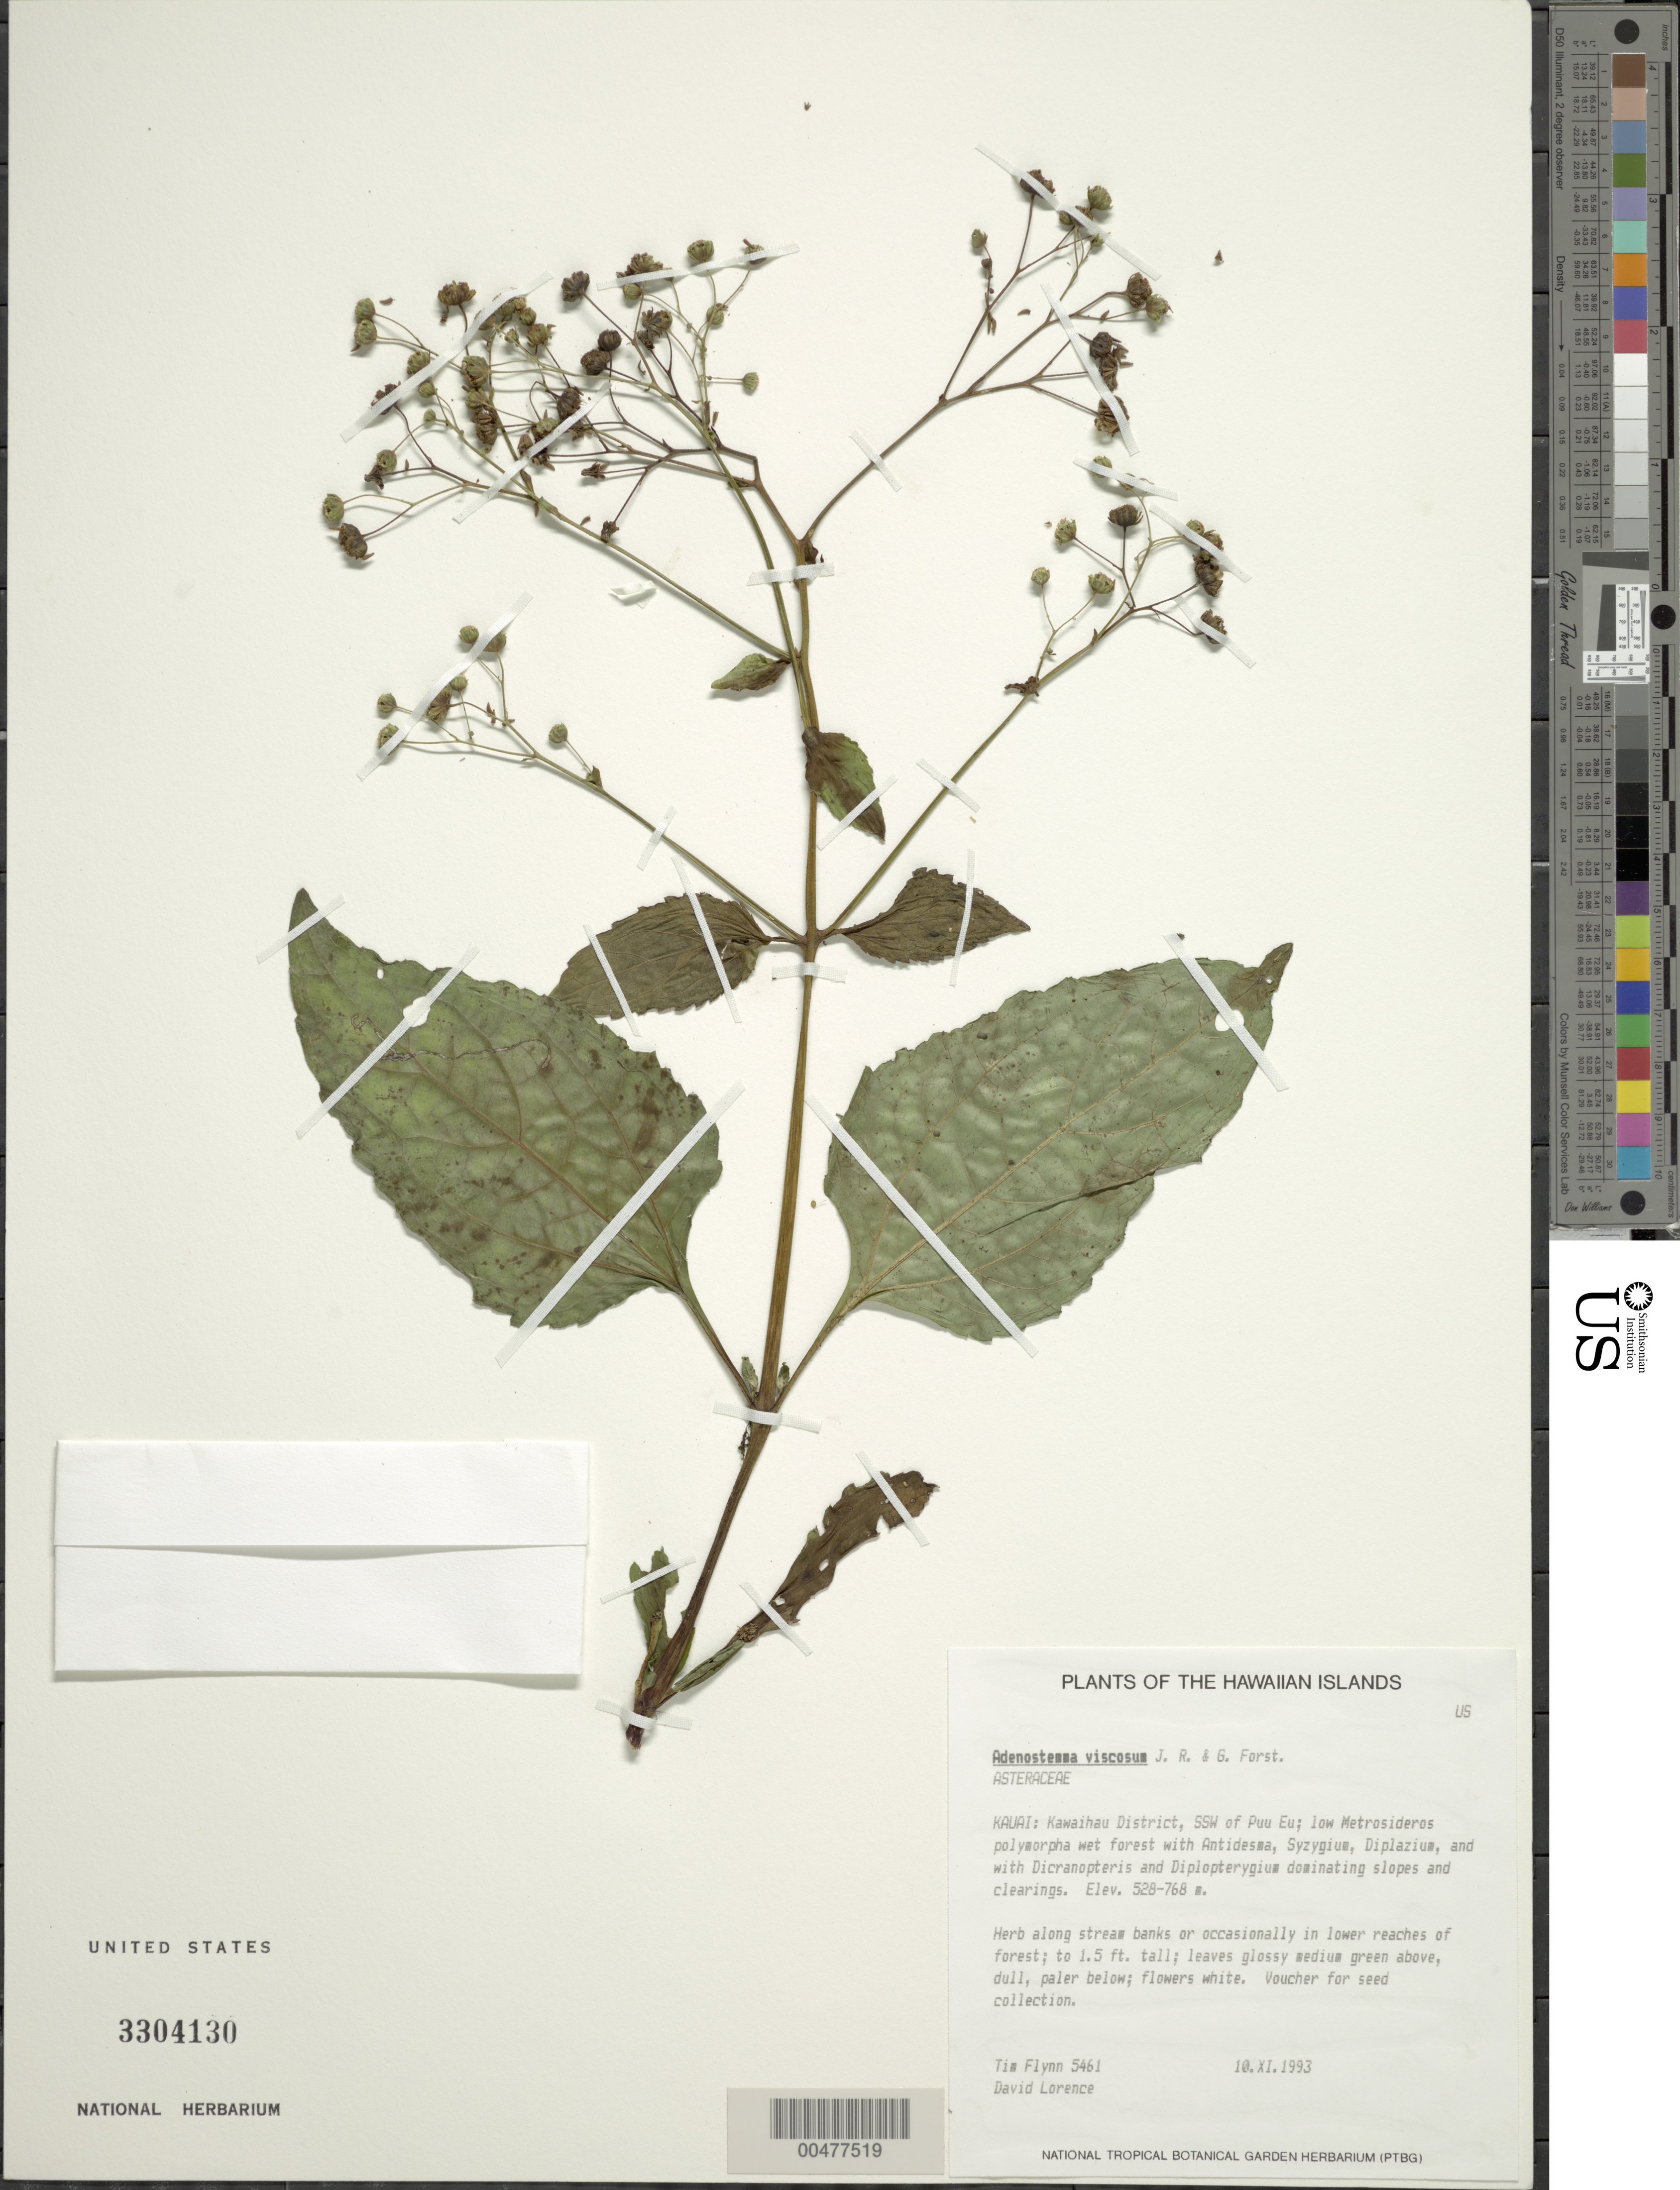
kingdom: Plantae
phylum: Tracheophyta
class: Magnoliopsida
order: Asterales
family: Asteraceae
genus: Adenostemma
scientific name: Adenostemma viscosum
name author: J.R. Forst. & G. Forst.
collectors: T. W. Flynn & D. Lorence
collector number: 5461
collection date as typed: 10 Nov 1993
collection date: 1993-11-10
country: United States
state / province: Hawaii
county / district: Kauai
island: Kaua'i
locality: Kawaihau Dist., SSW of Puu Eu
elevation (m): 528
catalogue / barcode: US 3304130